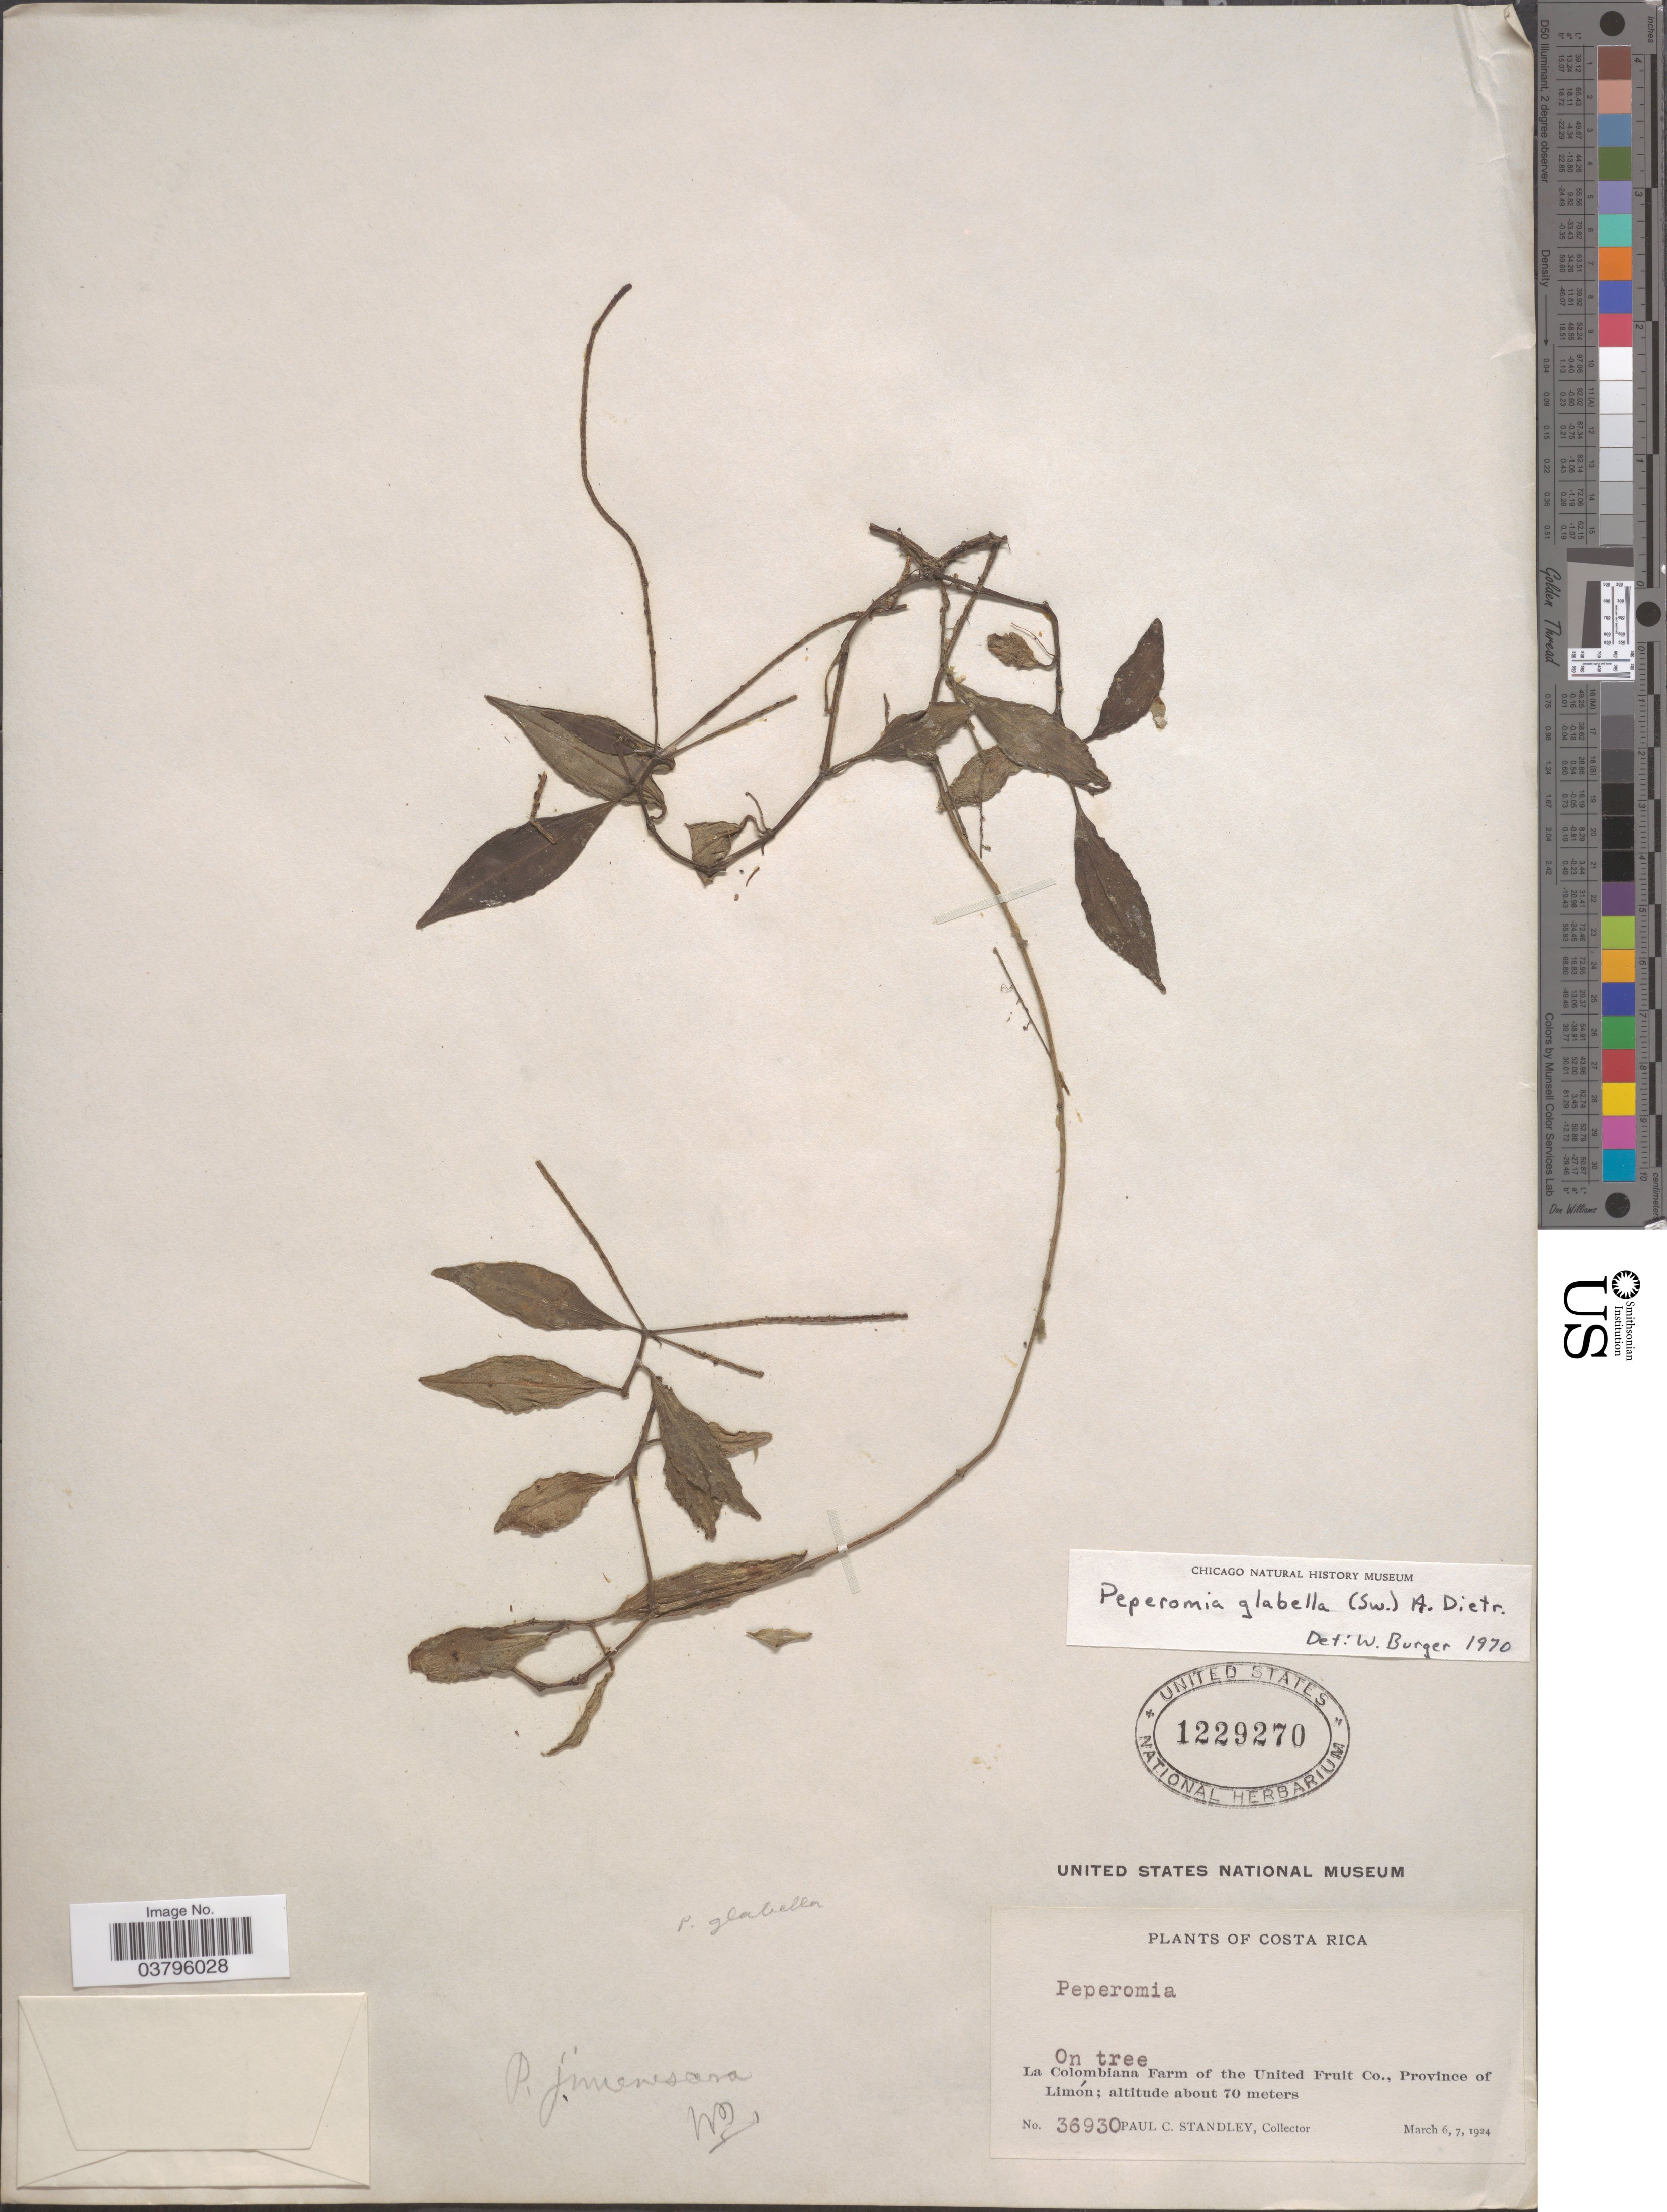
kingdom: Plantae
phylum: Tracheophyta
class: Magnoliopsida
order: Piperales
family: Piperaceae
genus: Peperomia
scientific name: Peperomia glabella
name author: (Sw.) A. Dietr.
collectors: P. C. Standley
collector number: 36930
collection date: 1924-03-06/1924-03-07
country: Costa Rica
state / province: Limón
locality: La Colombiana Farm of the United Fruit Co.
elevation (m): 70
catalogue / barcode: US 129270